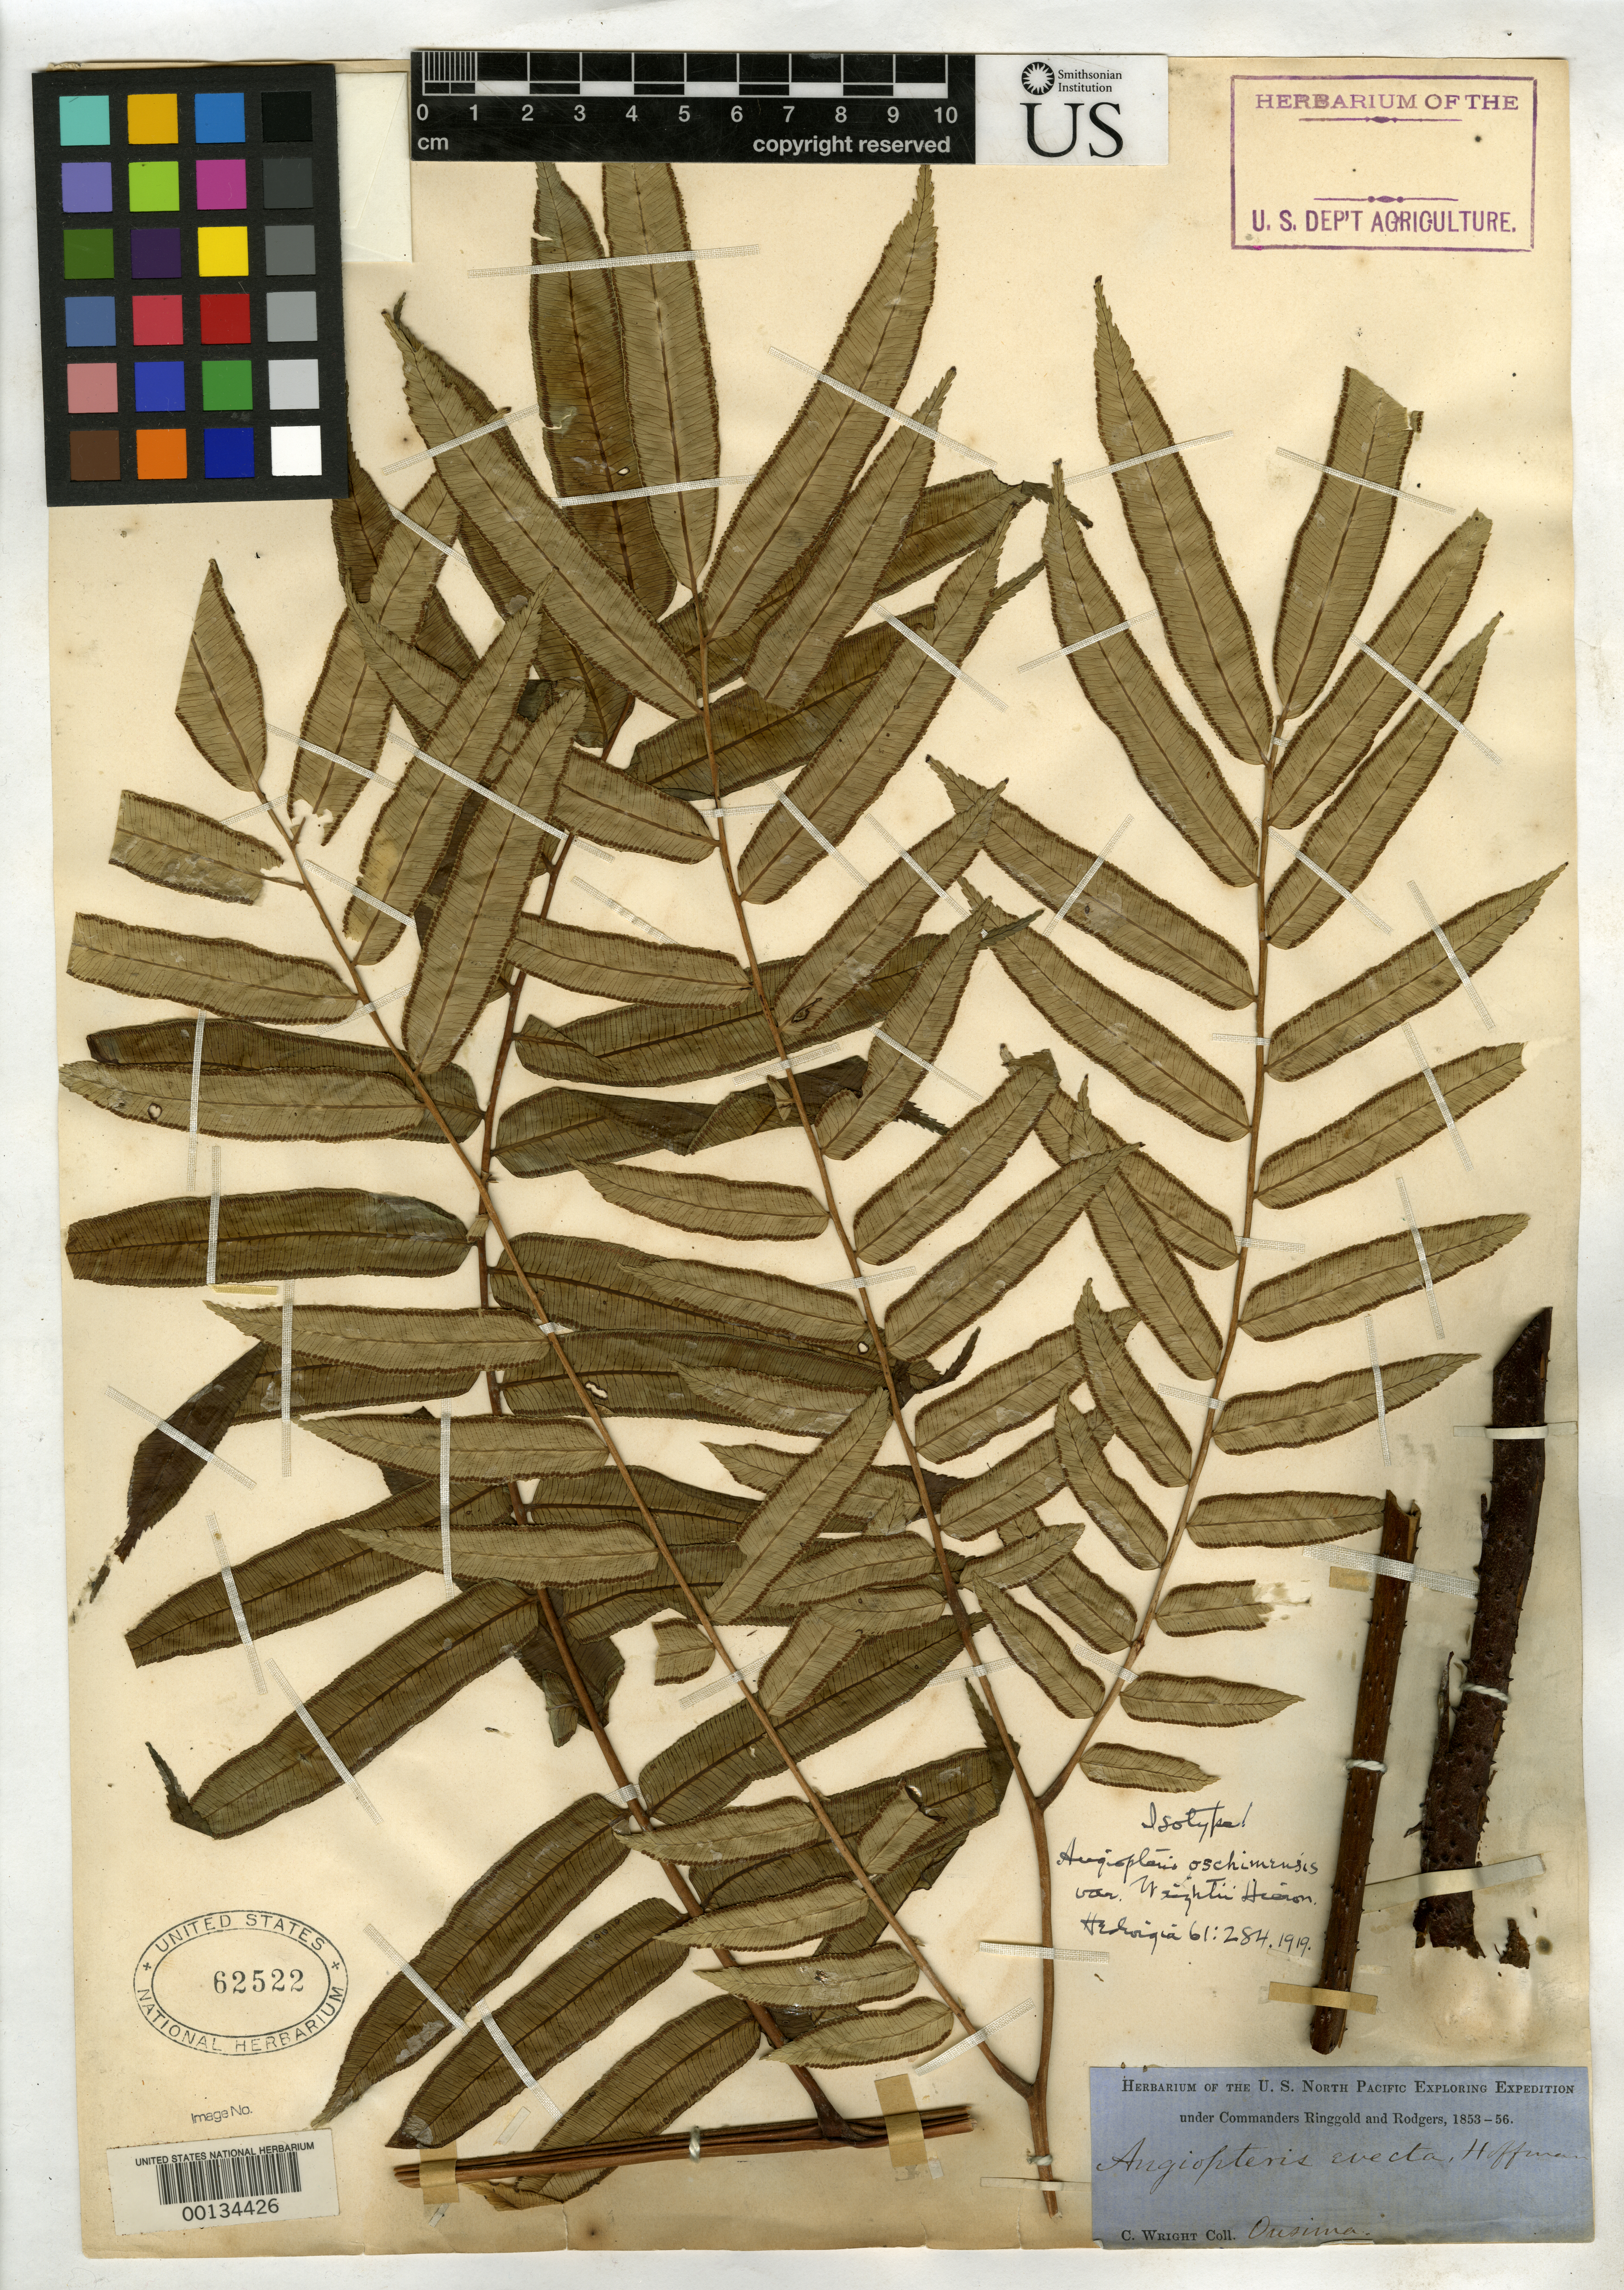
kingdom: Plantae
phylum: Tracheophyta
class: Polypodiopsida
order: Marattiales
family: Marattiaceae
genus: Angiopteris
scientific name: Angiopteris oschimensis var. wrightii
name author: Miq. ex de Vriese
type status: Type Collection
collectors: C. Wright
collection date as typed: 1853 to -- --- 1856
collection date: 1853/1856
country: Japan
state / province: Okinawa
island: Ousima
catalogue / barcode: US 62522